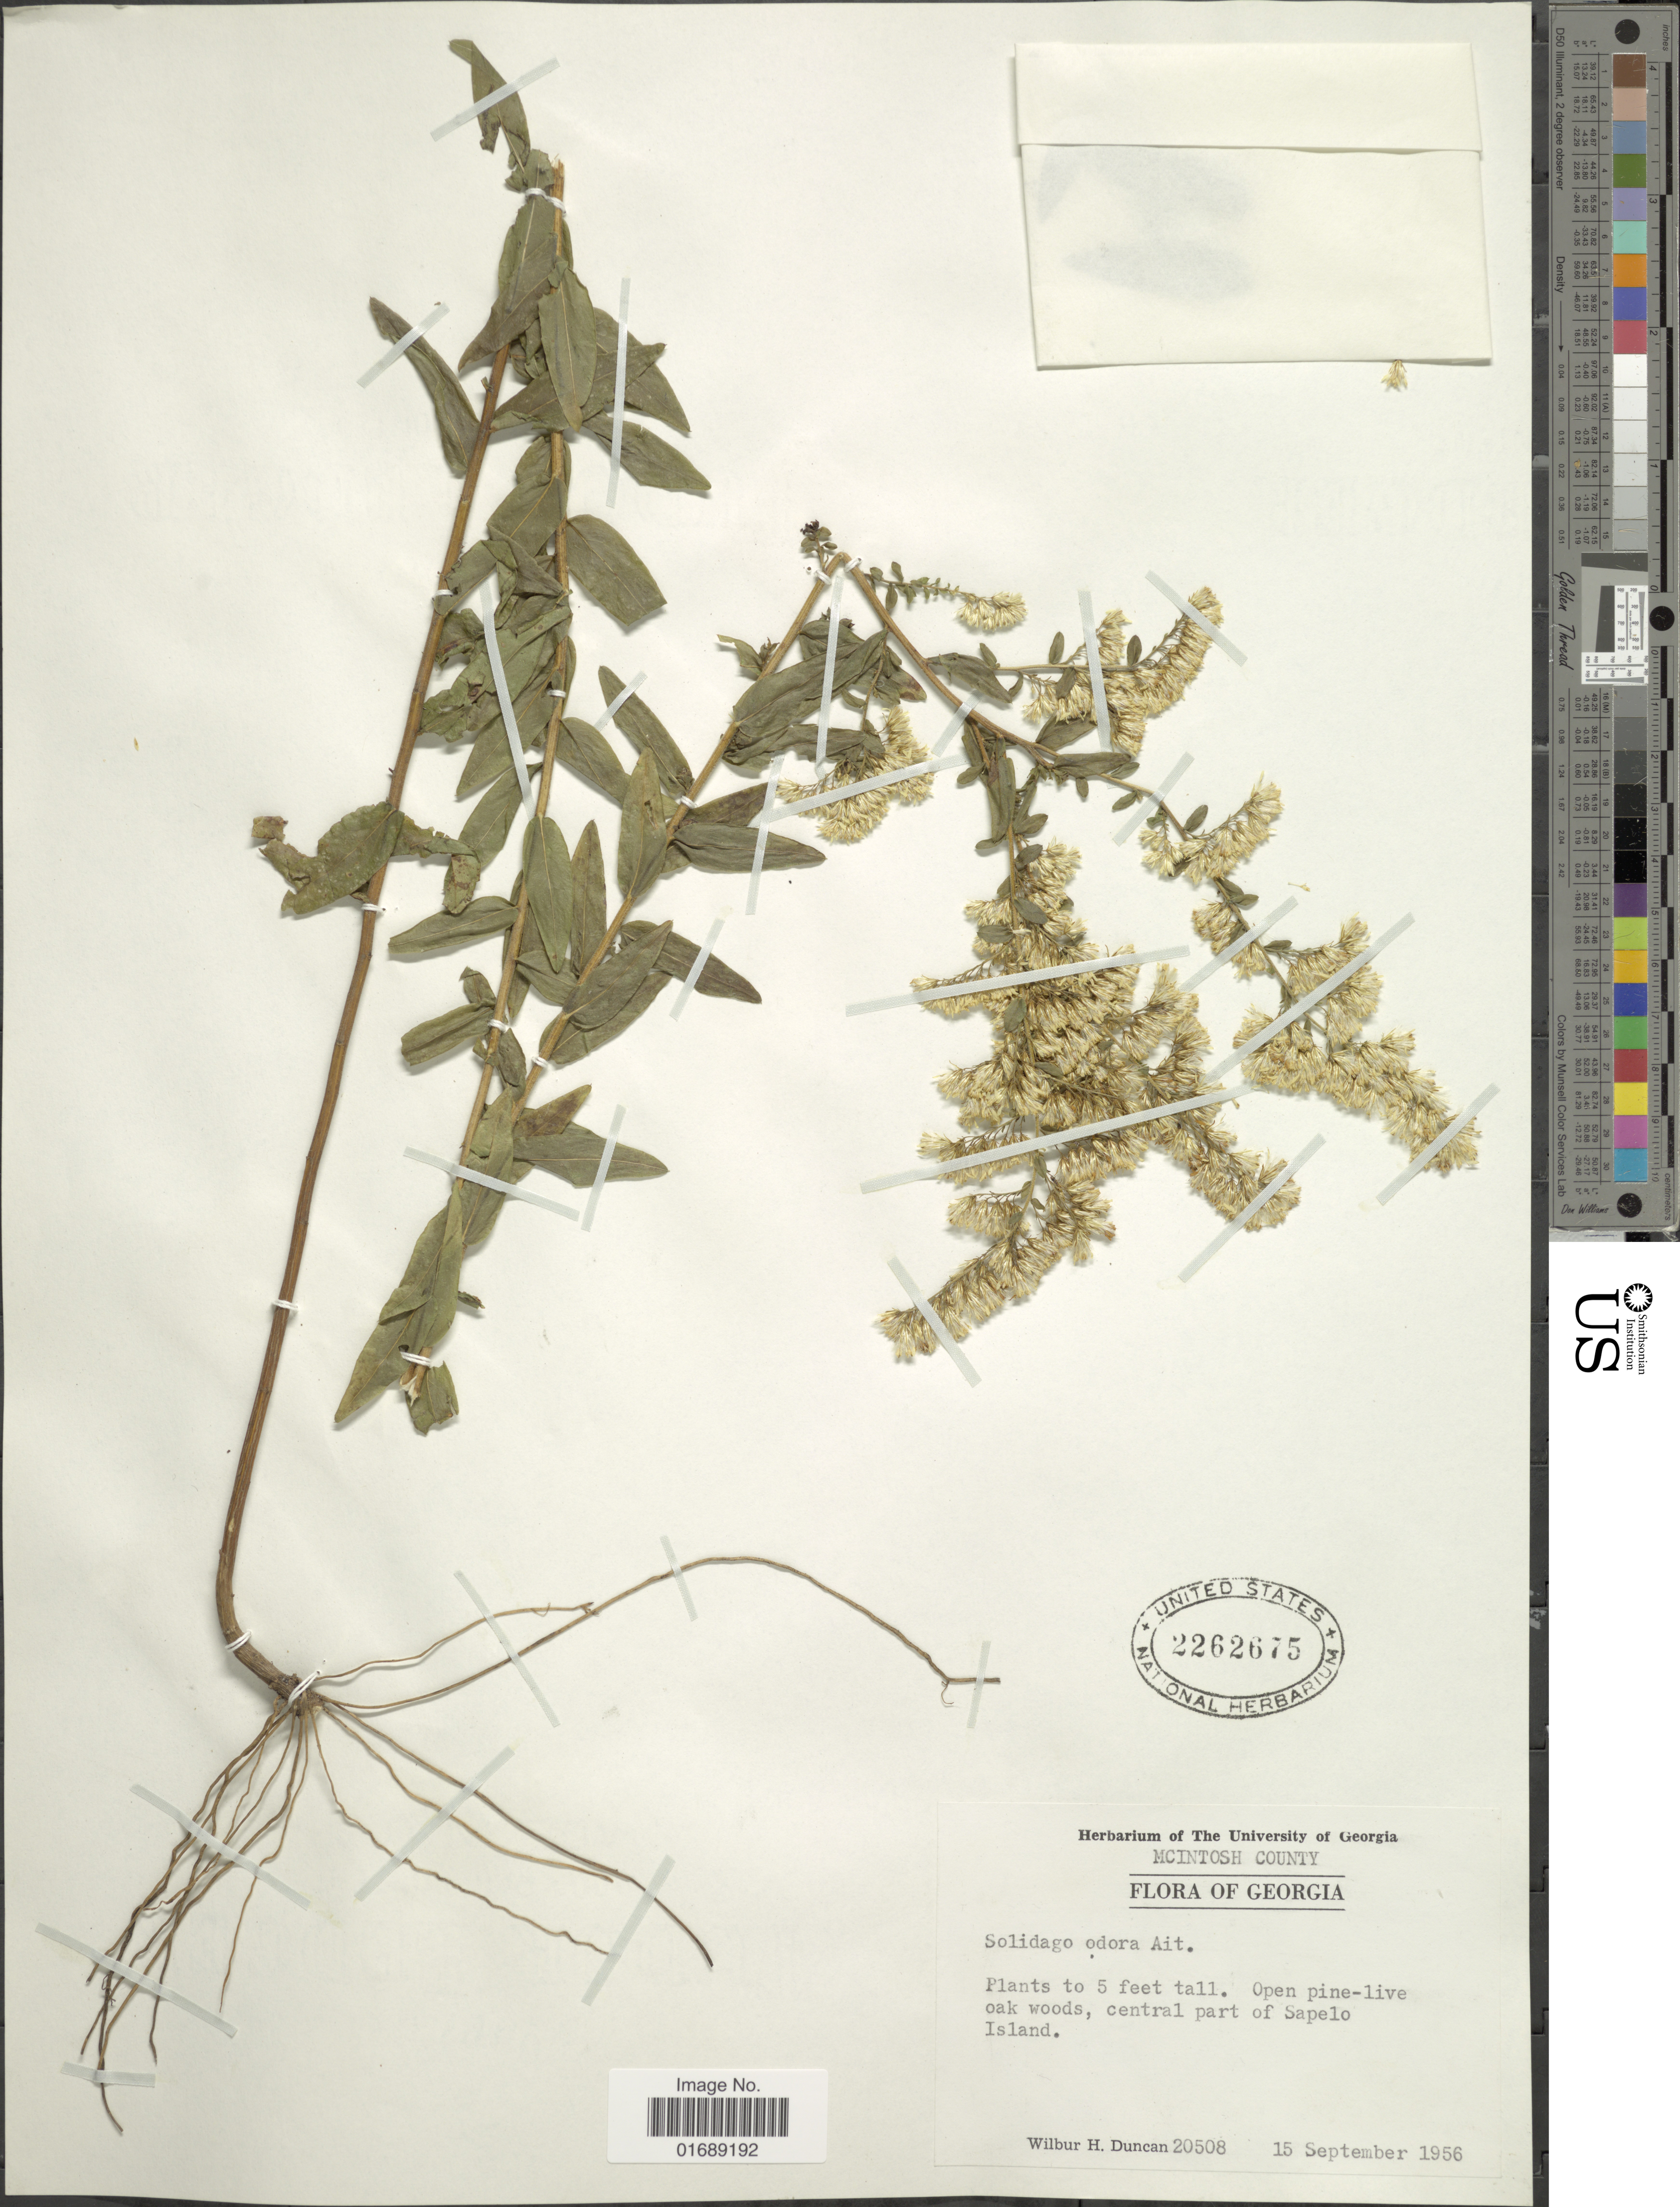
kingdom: Plantae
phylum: Tracheophyta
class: Magnoliopsida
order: Asterales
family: Asteraceae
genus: Solidago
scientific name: Solidago odora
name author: Aiton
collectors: W. H. Duncan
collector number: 20508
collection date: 1956-09-15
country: United States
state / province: Georgia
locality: McIntosh County, Central part of Sapelo Island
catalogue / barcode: US 2262675